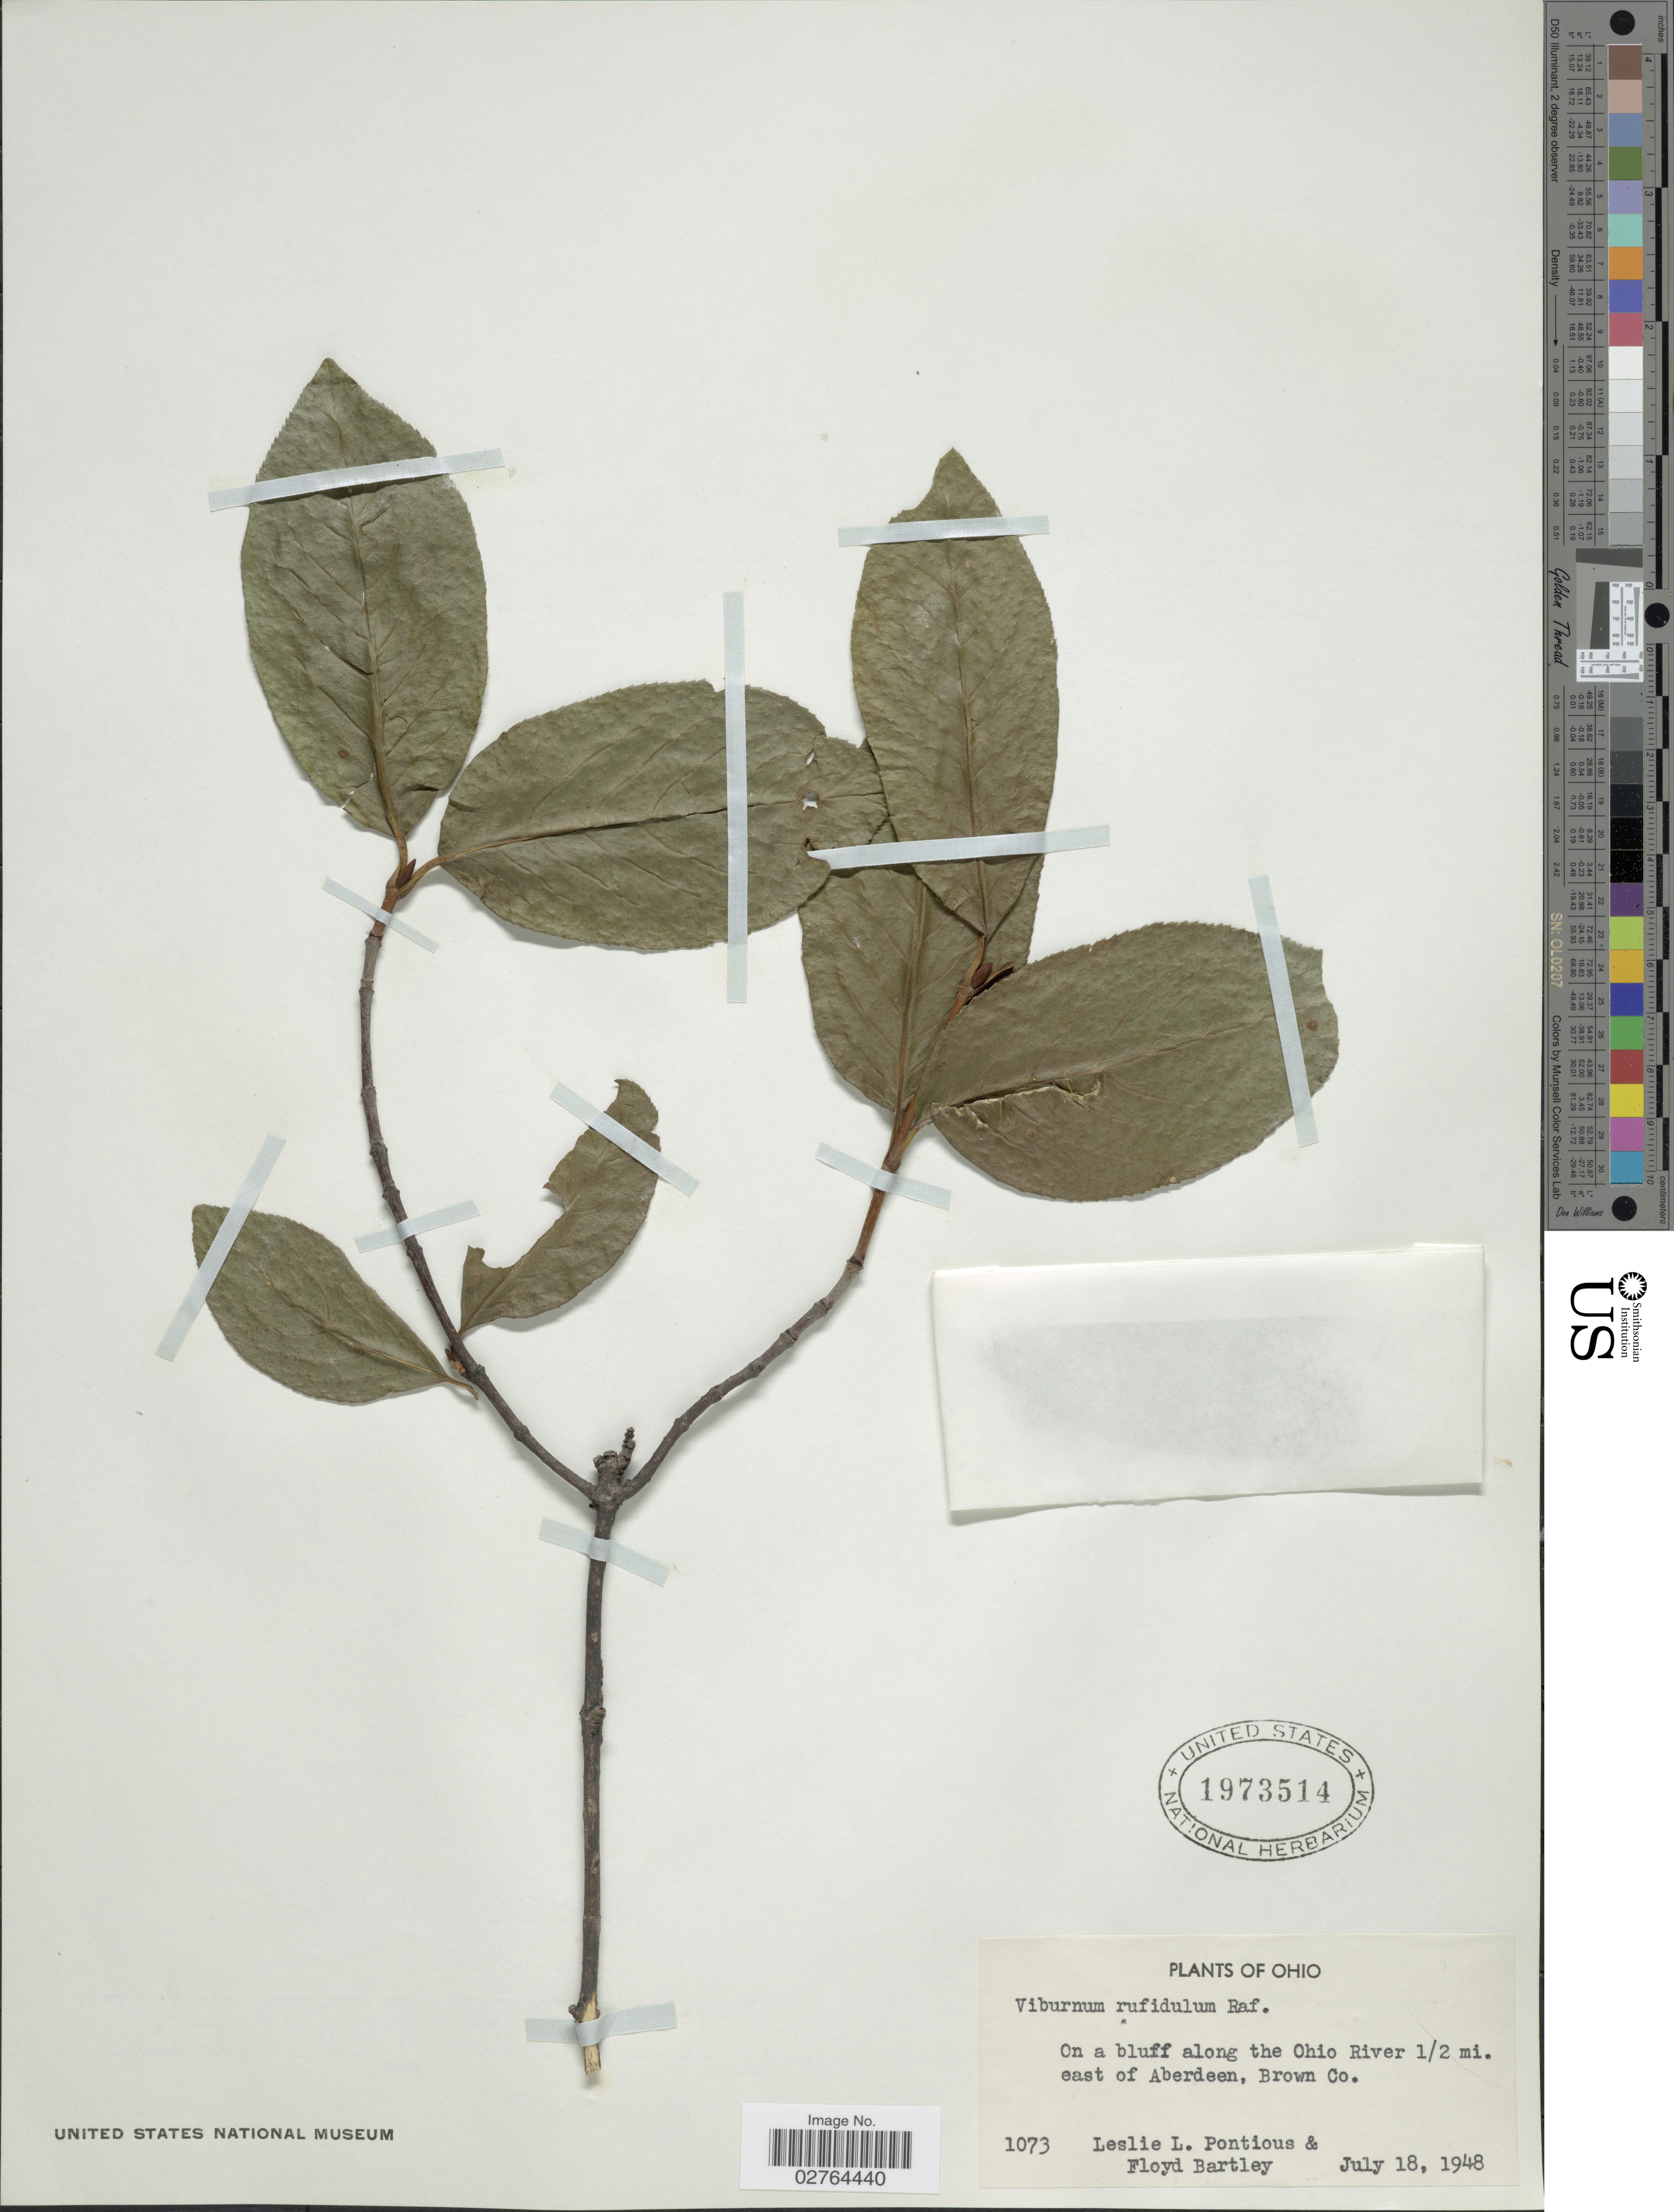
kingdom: Plantae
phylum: Tracheophyta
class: Magnoliopsida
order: Dipsacales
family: Viburnaceae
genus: Viburnum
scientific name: Viburnum rufidulum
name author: Raf.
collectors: L. L. Pontious & F. Bartley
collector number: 1073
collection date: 1948-07-18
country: United States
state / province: Ohio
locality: On a bluff along the Ohio River 1/2 mi. east of Aberdeen, Brown Co.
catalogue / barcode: US 1973514